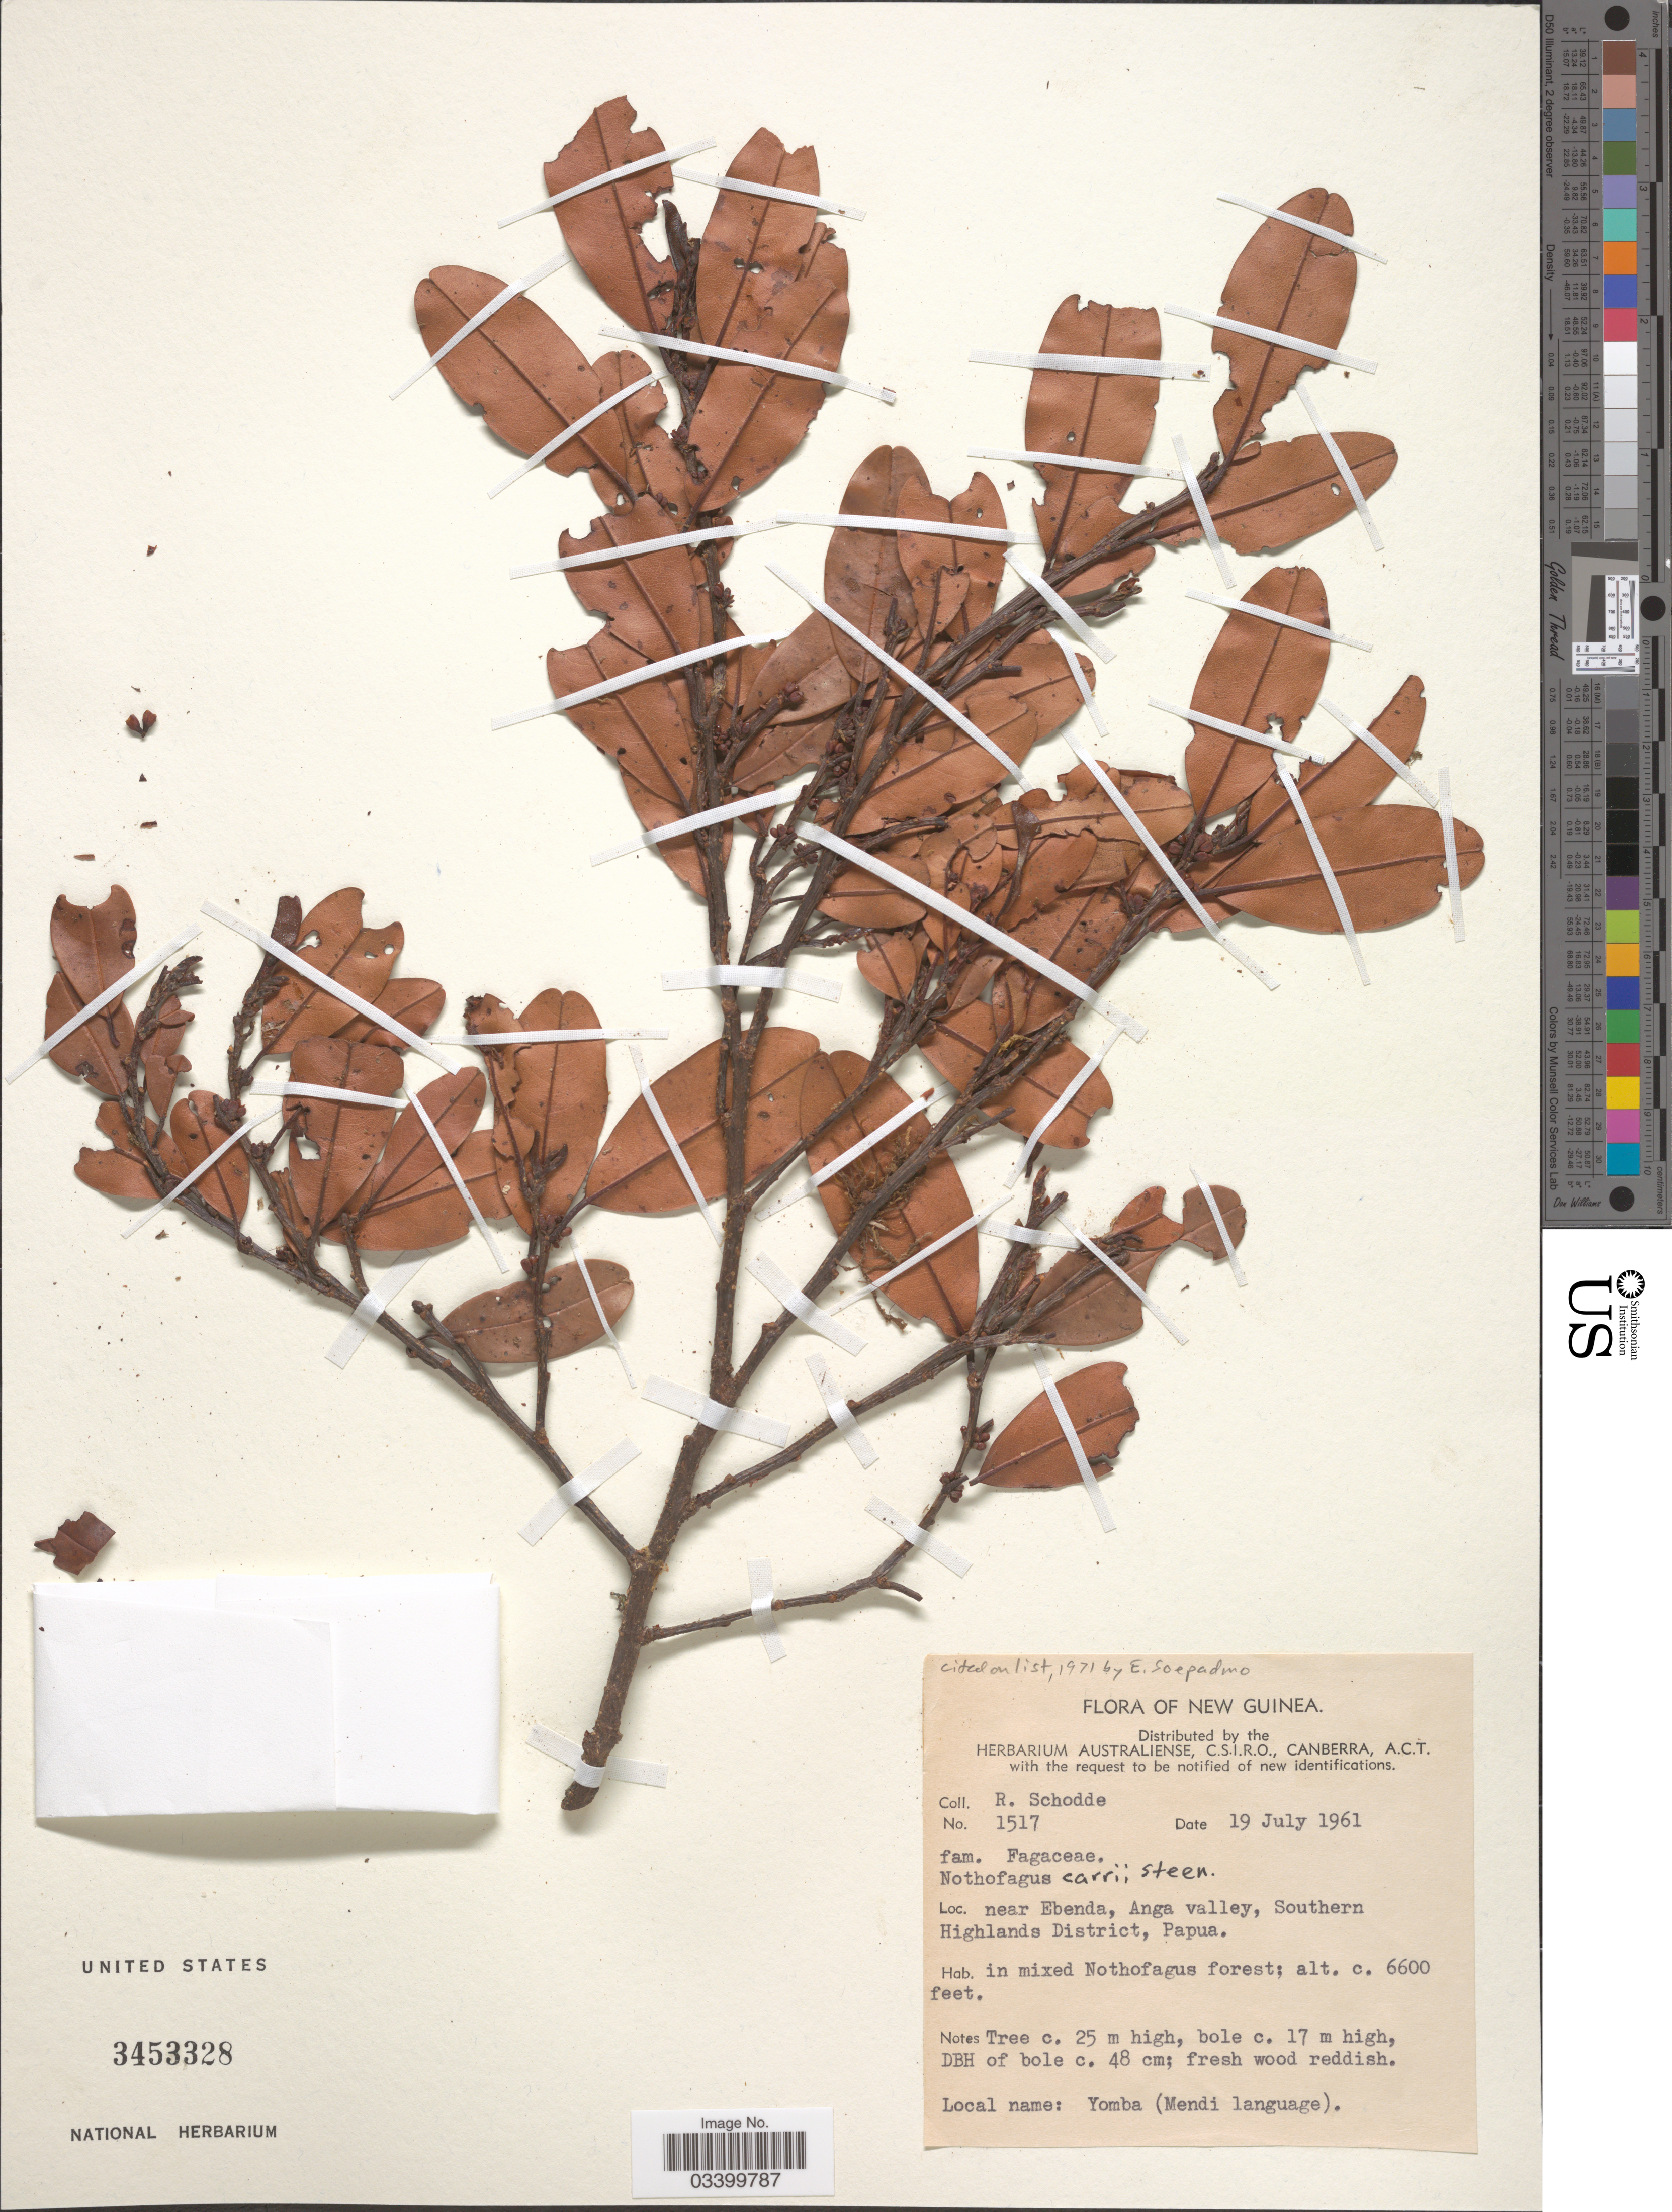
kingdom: Plantae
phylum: Tracheophyta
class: Magnoliopsida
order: Fagales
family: Nothofagaceae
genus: Nothofagus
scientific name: Nothofagus carrii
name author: Steenis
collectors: R. Schodde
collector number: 1517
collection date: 1961-07-19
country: Papua New Guinea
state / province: Southern Highlands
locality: New Guinea. Near Ebenda, Anga valley, Southern Highlands District, Papua.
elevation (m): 2012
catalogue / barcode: US 3453328